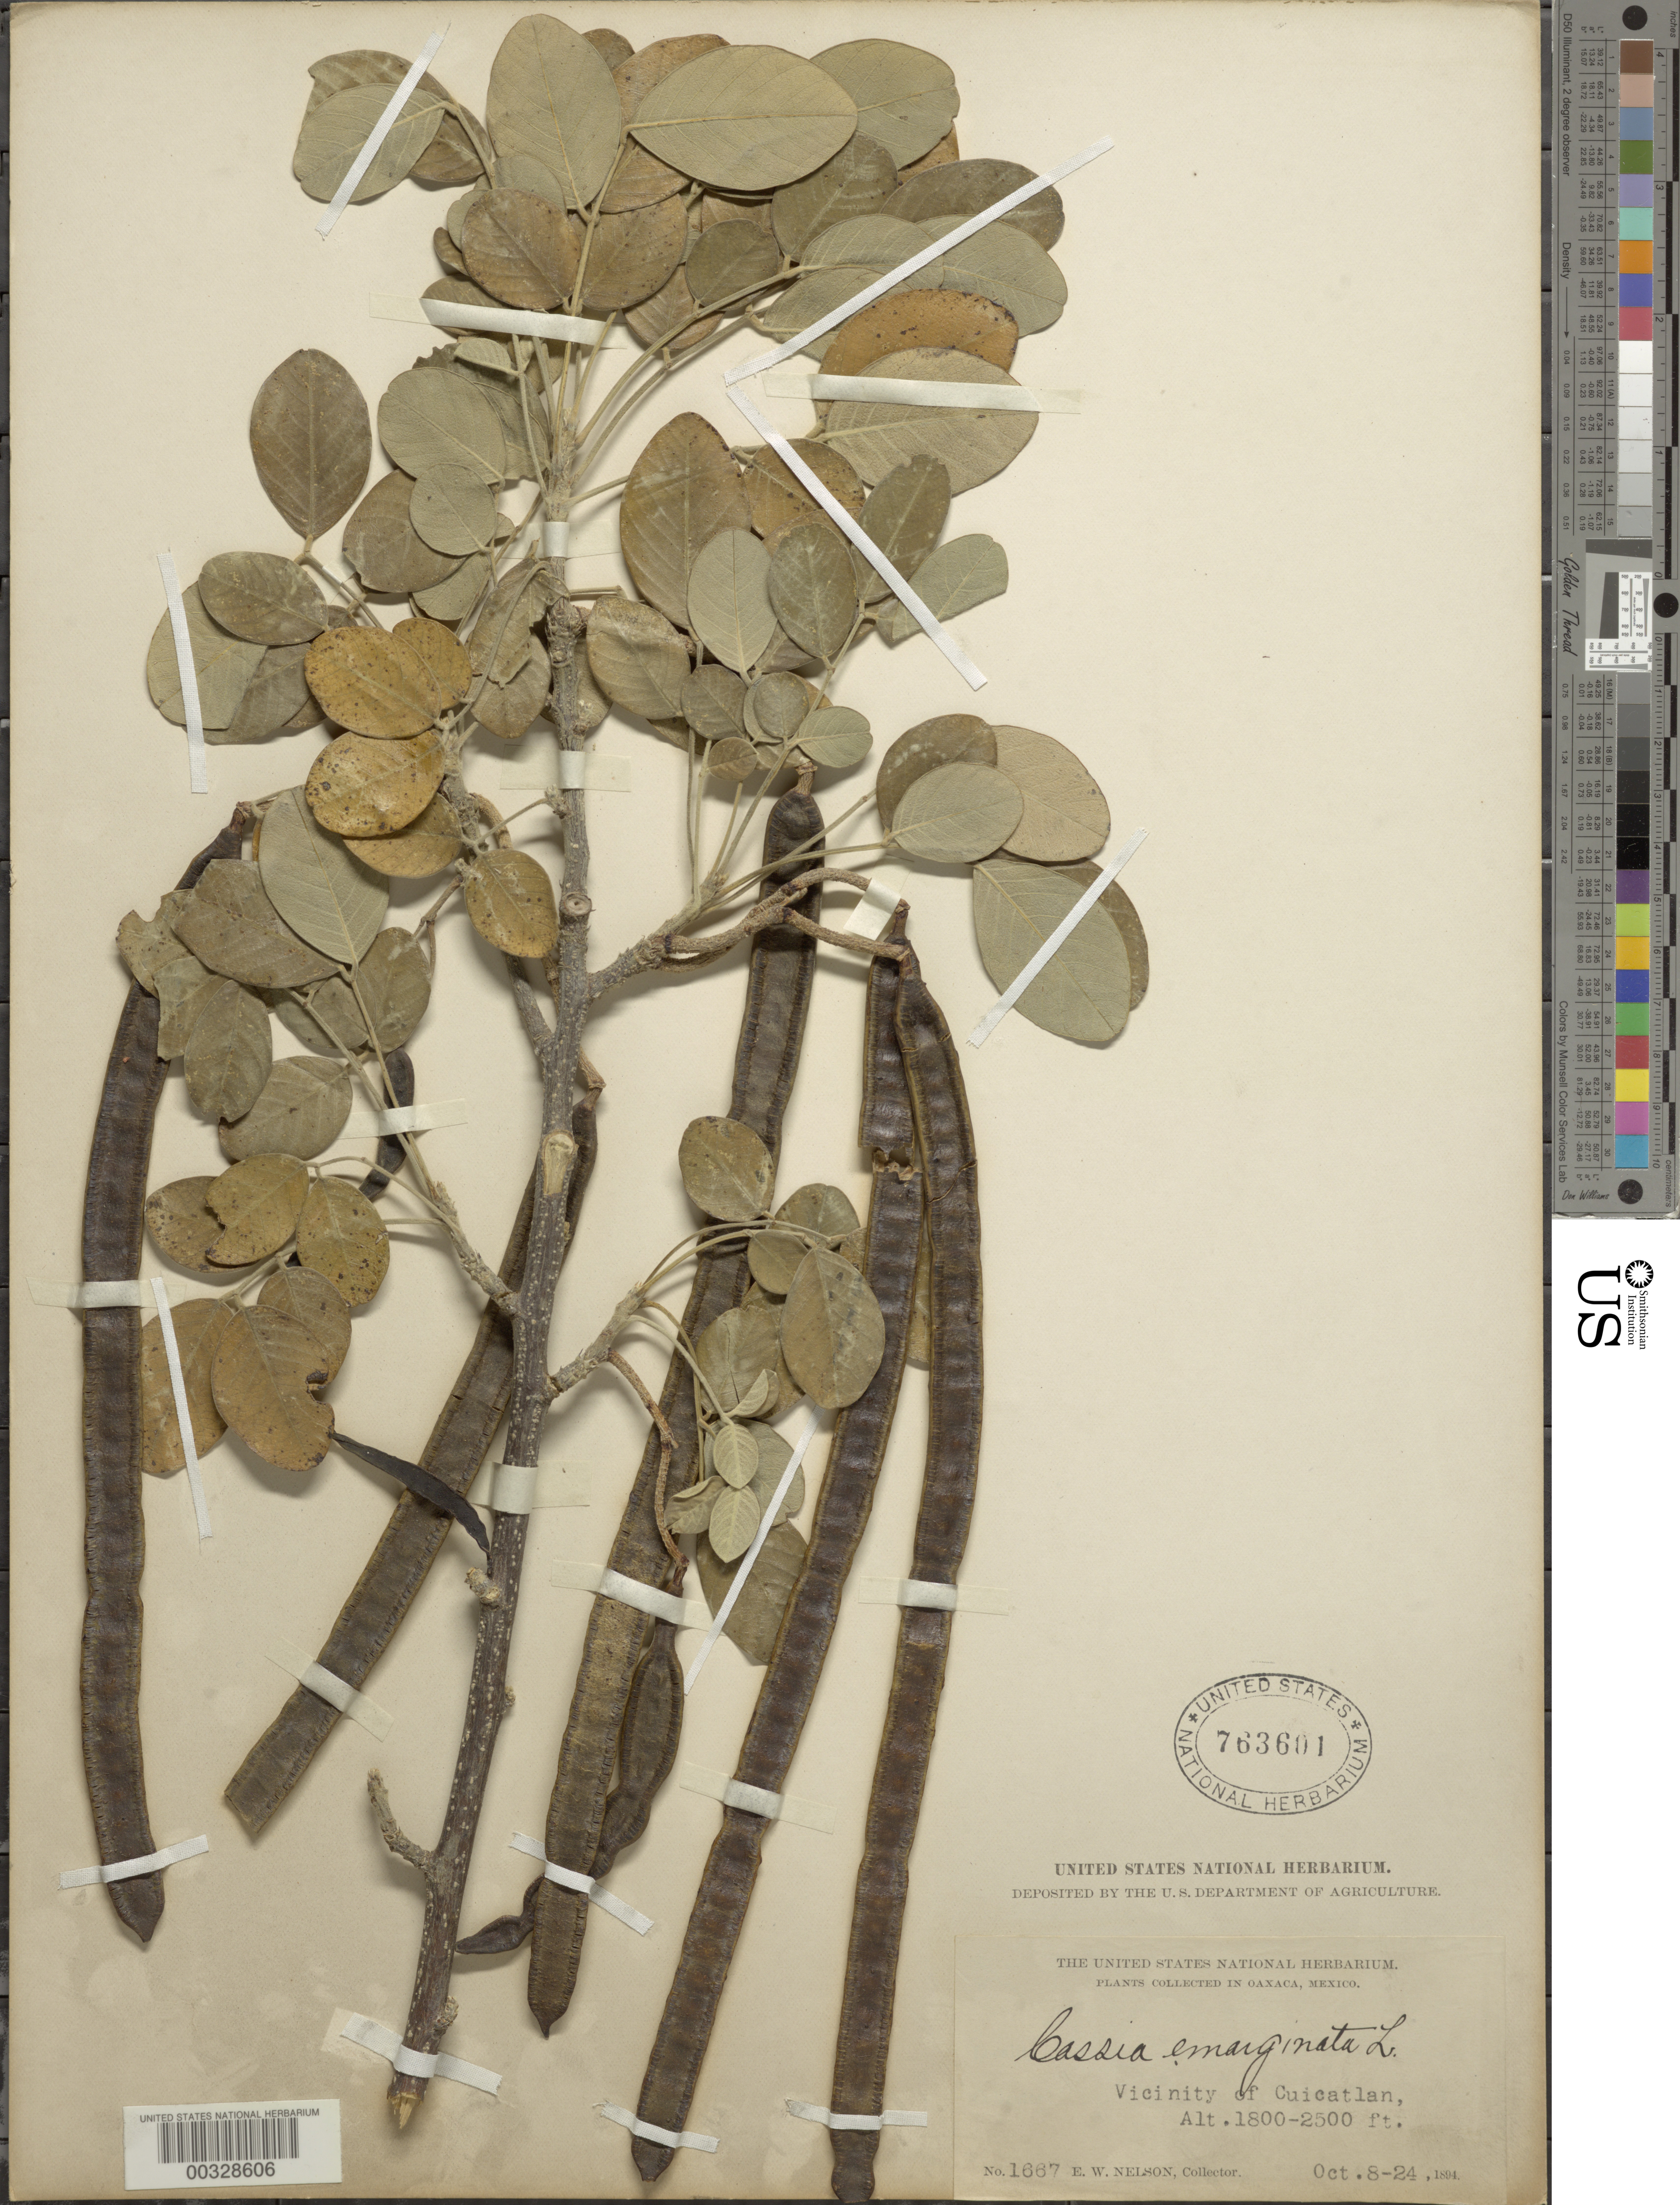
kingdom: Plantae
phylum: Tracheophyta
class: Magnoliopsida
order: Fabales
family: Fabaceae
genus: Senna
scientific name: Senna emarginata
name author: L.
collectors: E. W. Nelson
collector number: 1667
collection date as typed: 08 Oct 1894 to 24 Oct 1894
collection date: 1894-10-08/1894-10-24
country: Mexico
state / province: Oaxaca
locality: Vicinity of cuicatlan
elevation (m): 549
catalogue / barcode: US 763601